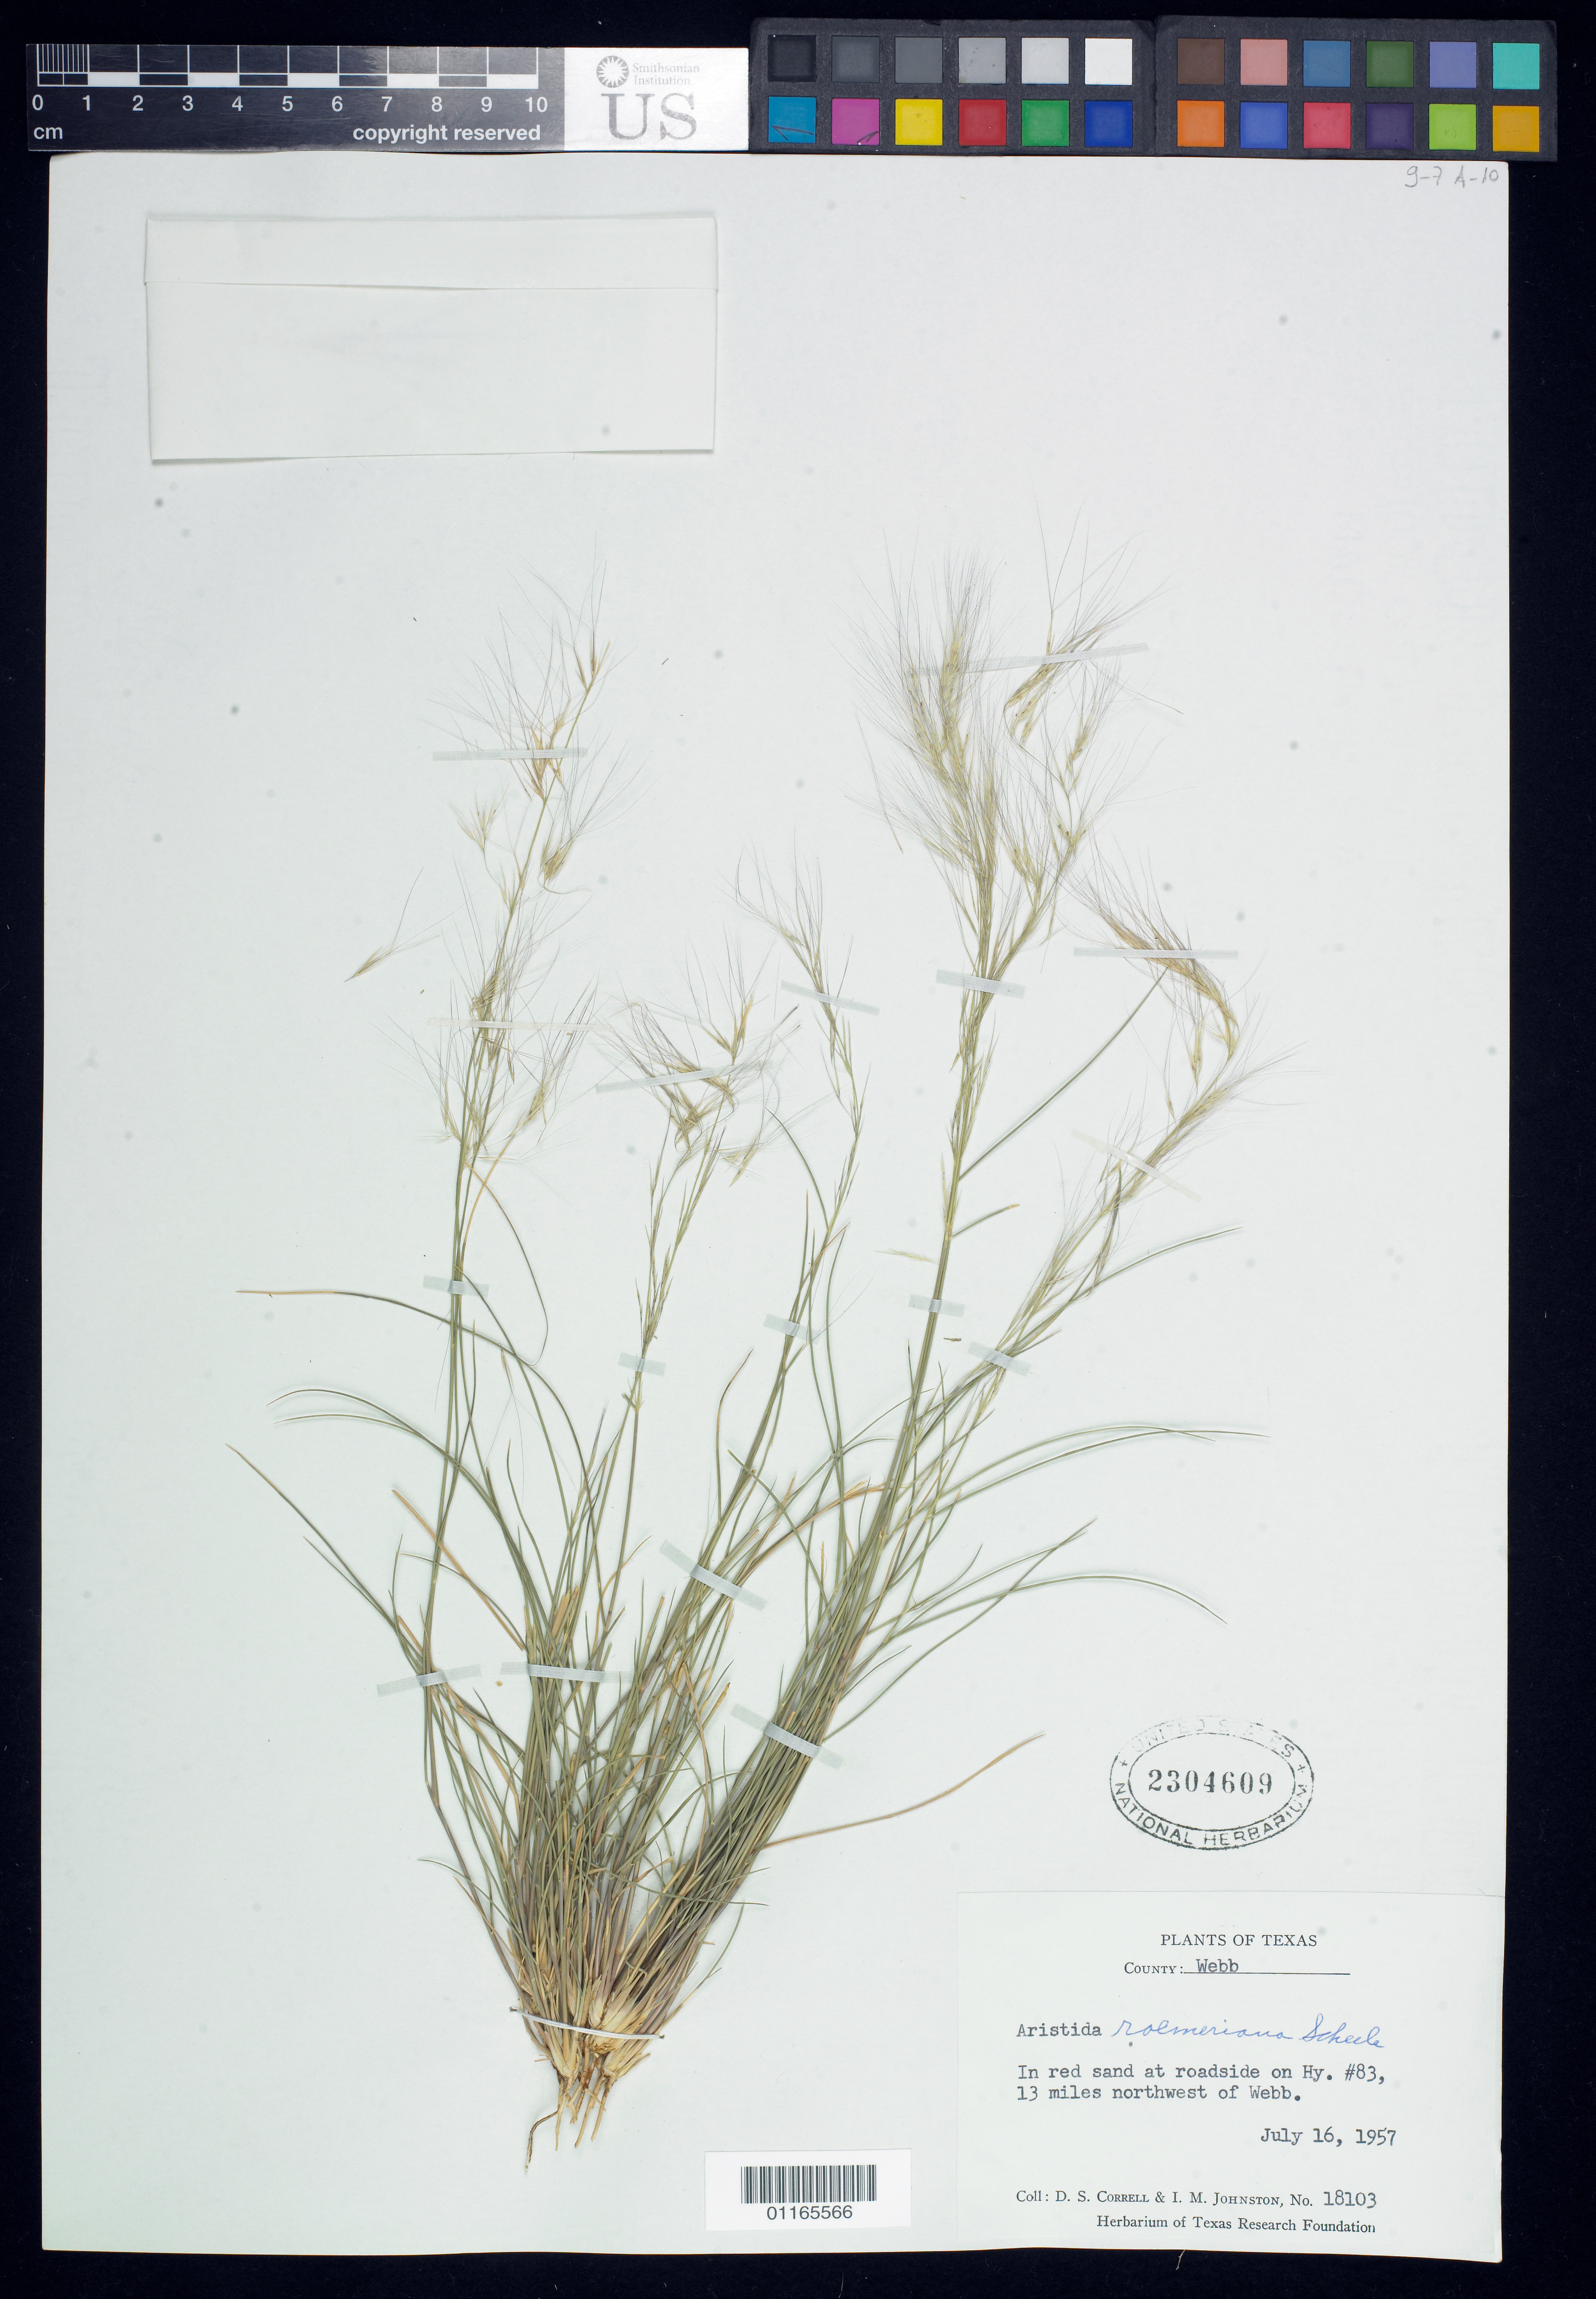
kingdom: Plantae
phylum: Tracheophyta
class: Liliopsida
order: Poales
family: Poaceae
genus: Aristida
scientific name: Aristida purpurea var. purpurea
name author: Nutt.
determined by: Poaceae Reorganization Project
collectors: D. S. Correll & I.M. Johnston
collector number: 18103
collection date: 1957-07-16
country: United States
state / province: Texas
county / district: Webb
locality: At roadside on Hy. #83, 13 miles northwest of Webb.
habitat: In red sand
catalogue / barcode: US 2304609